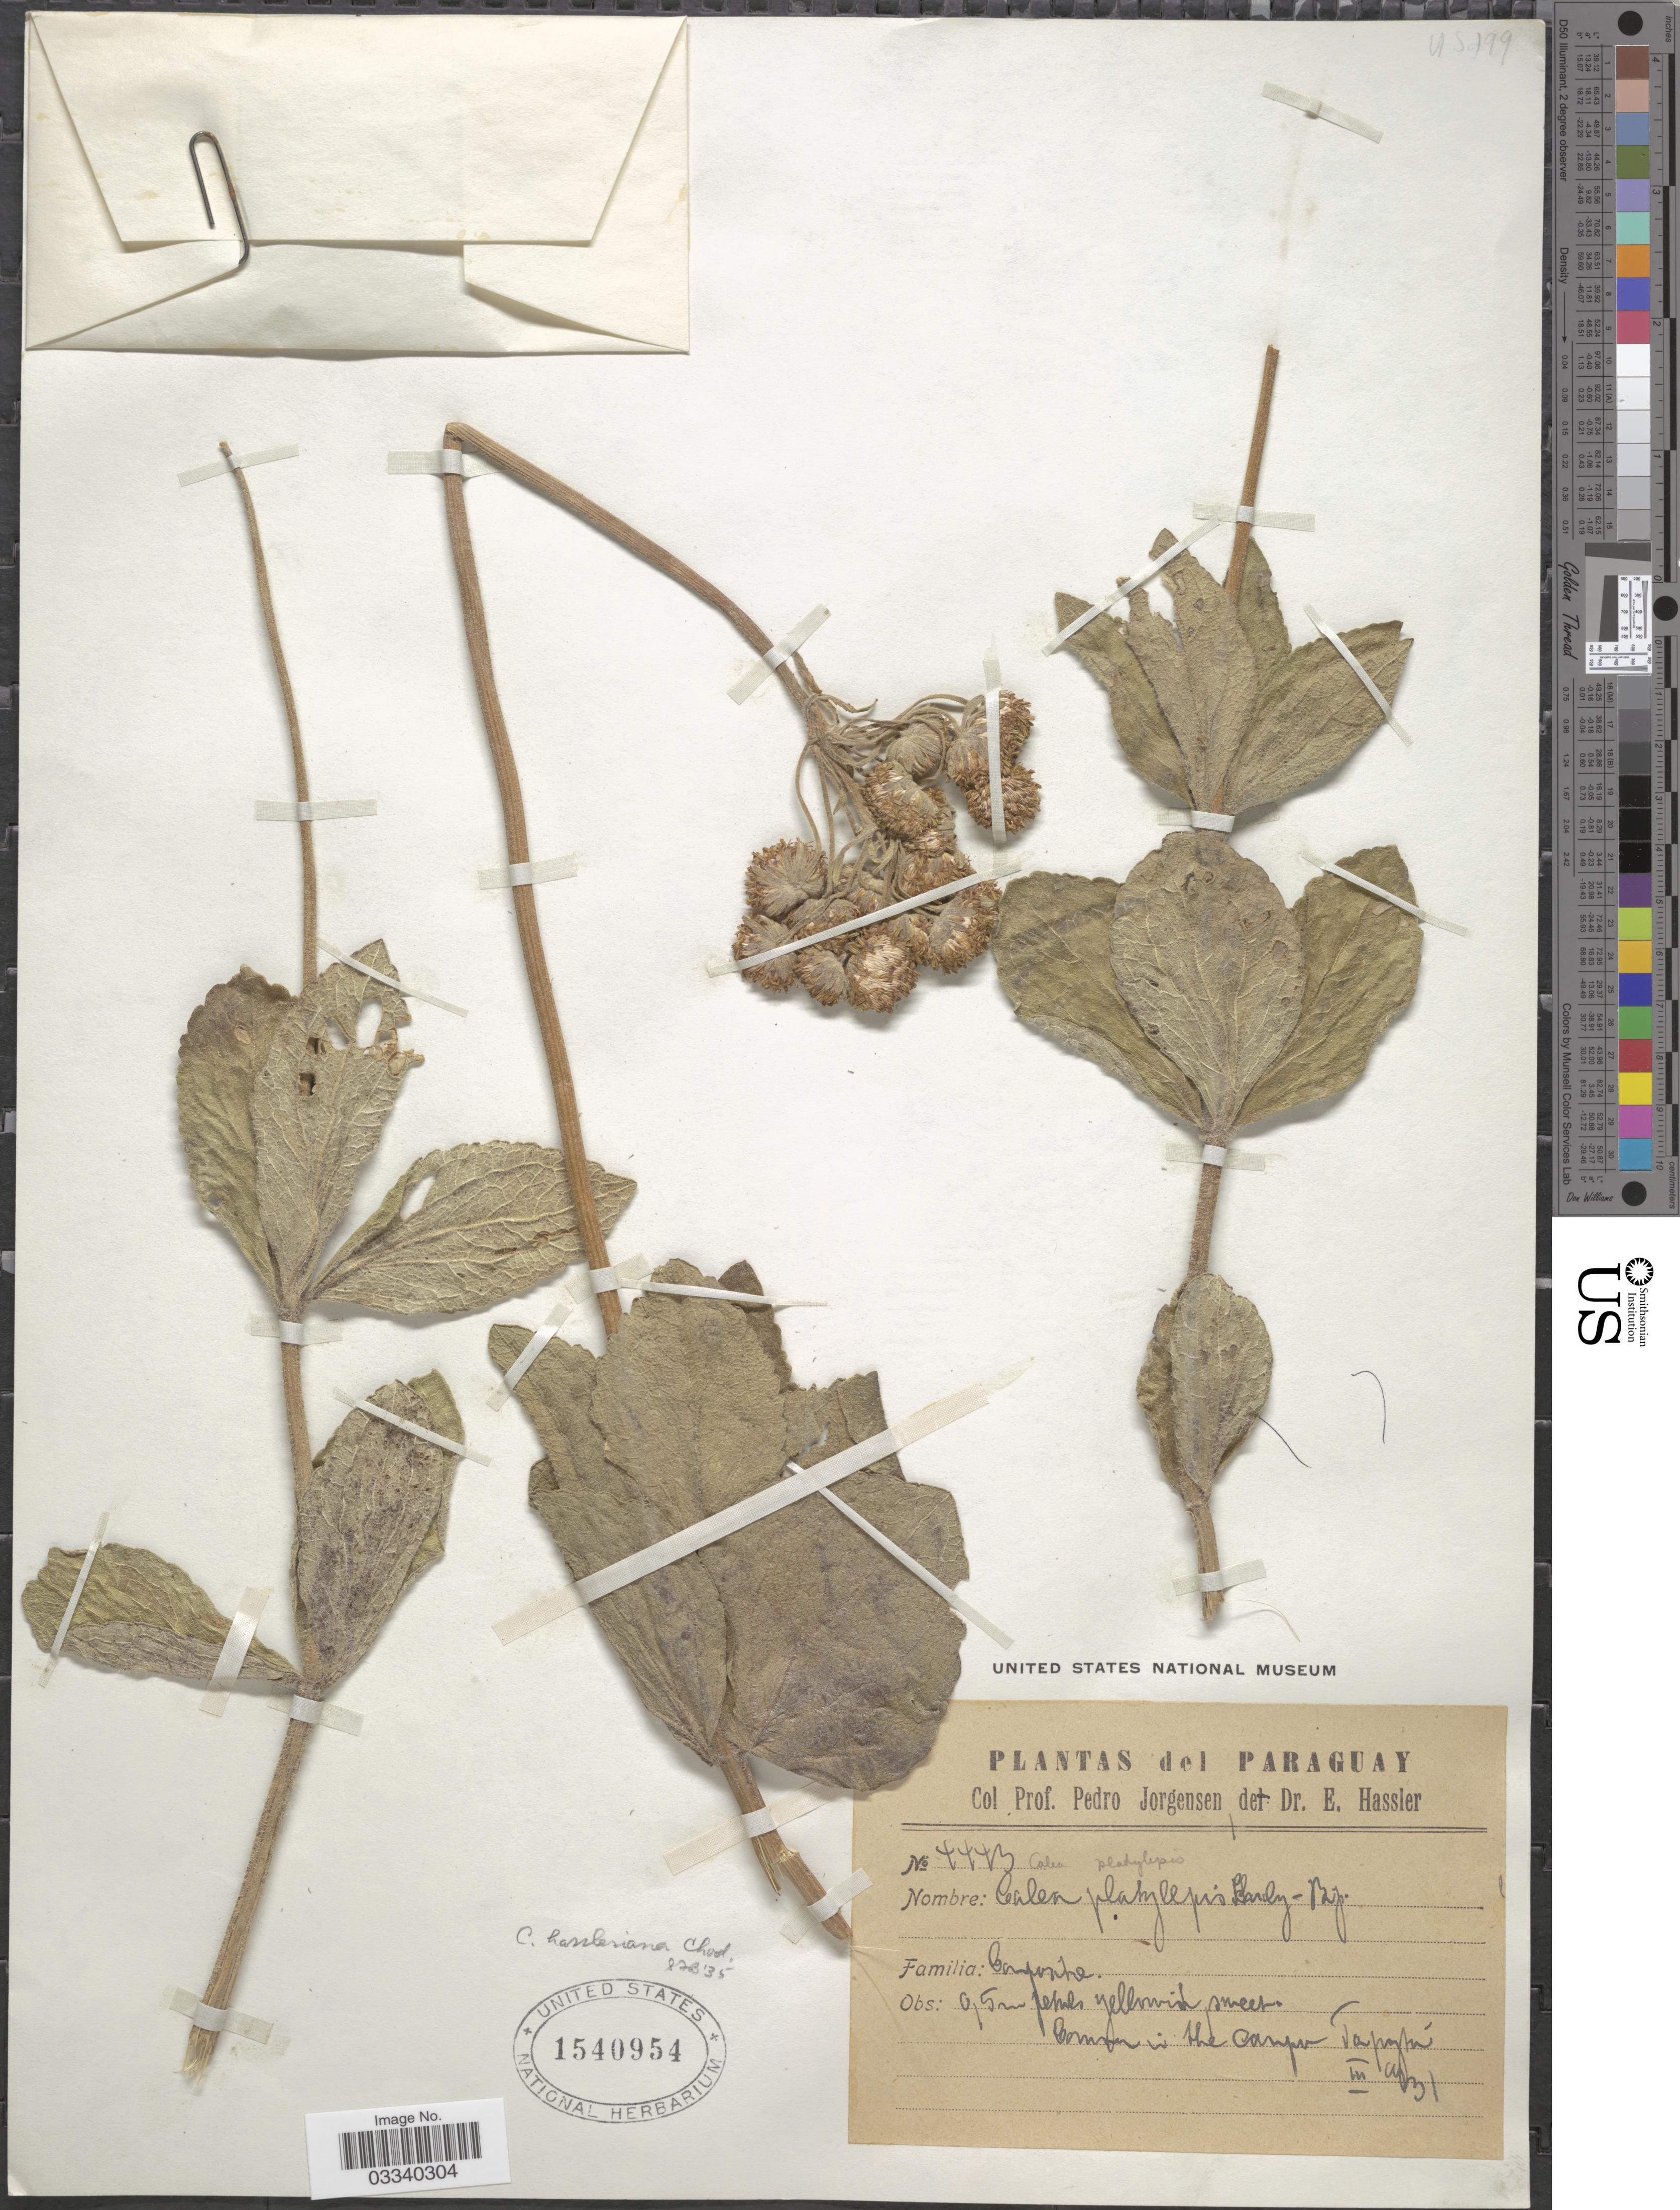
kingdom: Plantae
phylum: Tracheophyta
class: Magnoliopsida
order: Asterales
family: Asteraceae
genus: Calea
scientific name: Calea cymosa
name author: Less.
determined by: Bueno, Vinicius Resende, (ICN), Universidade Federal do Rio Grande do Sul (BRAZIL)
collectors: P. Jörgensen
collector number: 4443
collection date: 1931-03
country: Paraguay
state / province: Caazapa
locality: In the campo Tapytá.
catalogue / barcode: US 1540954